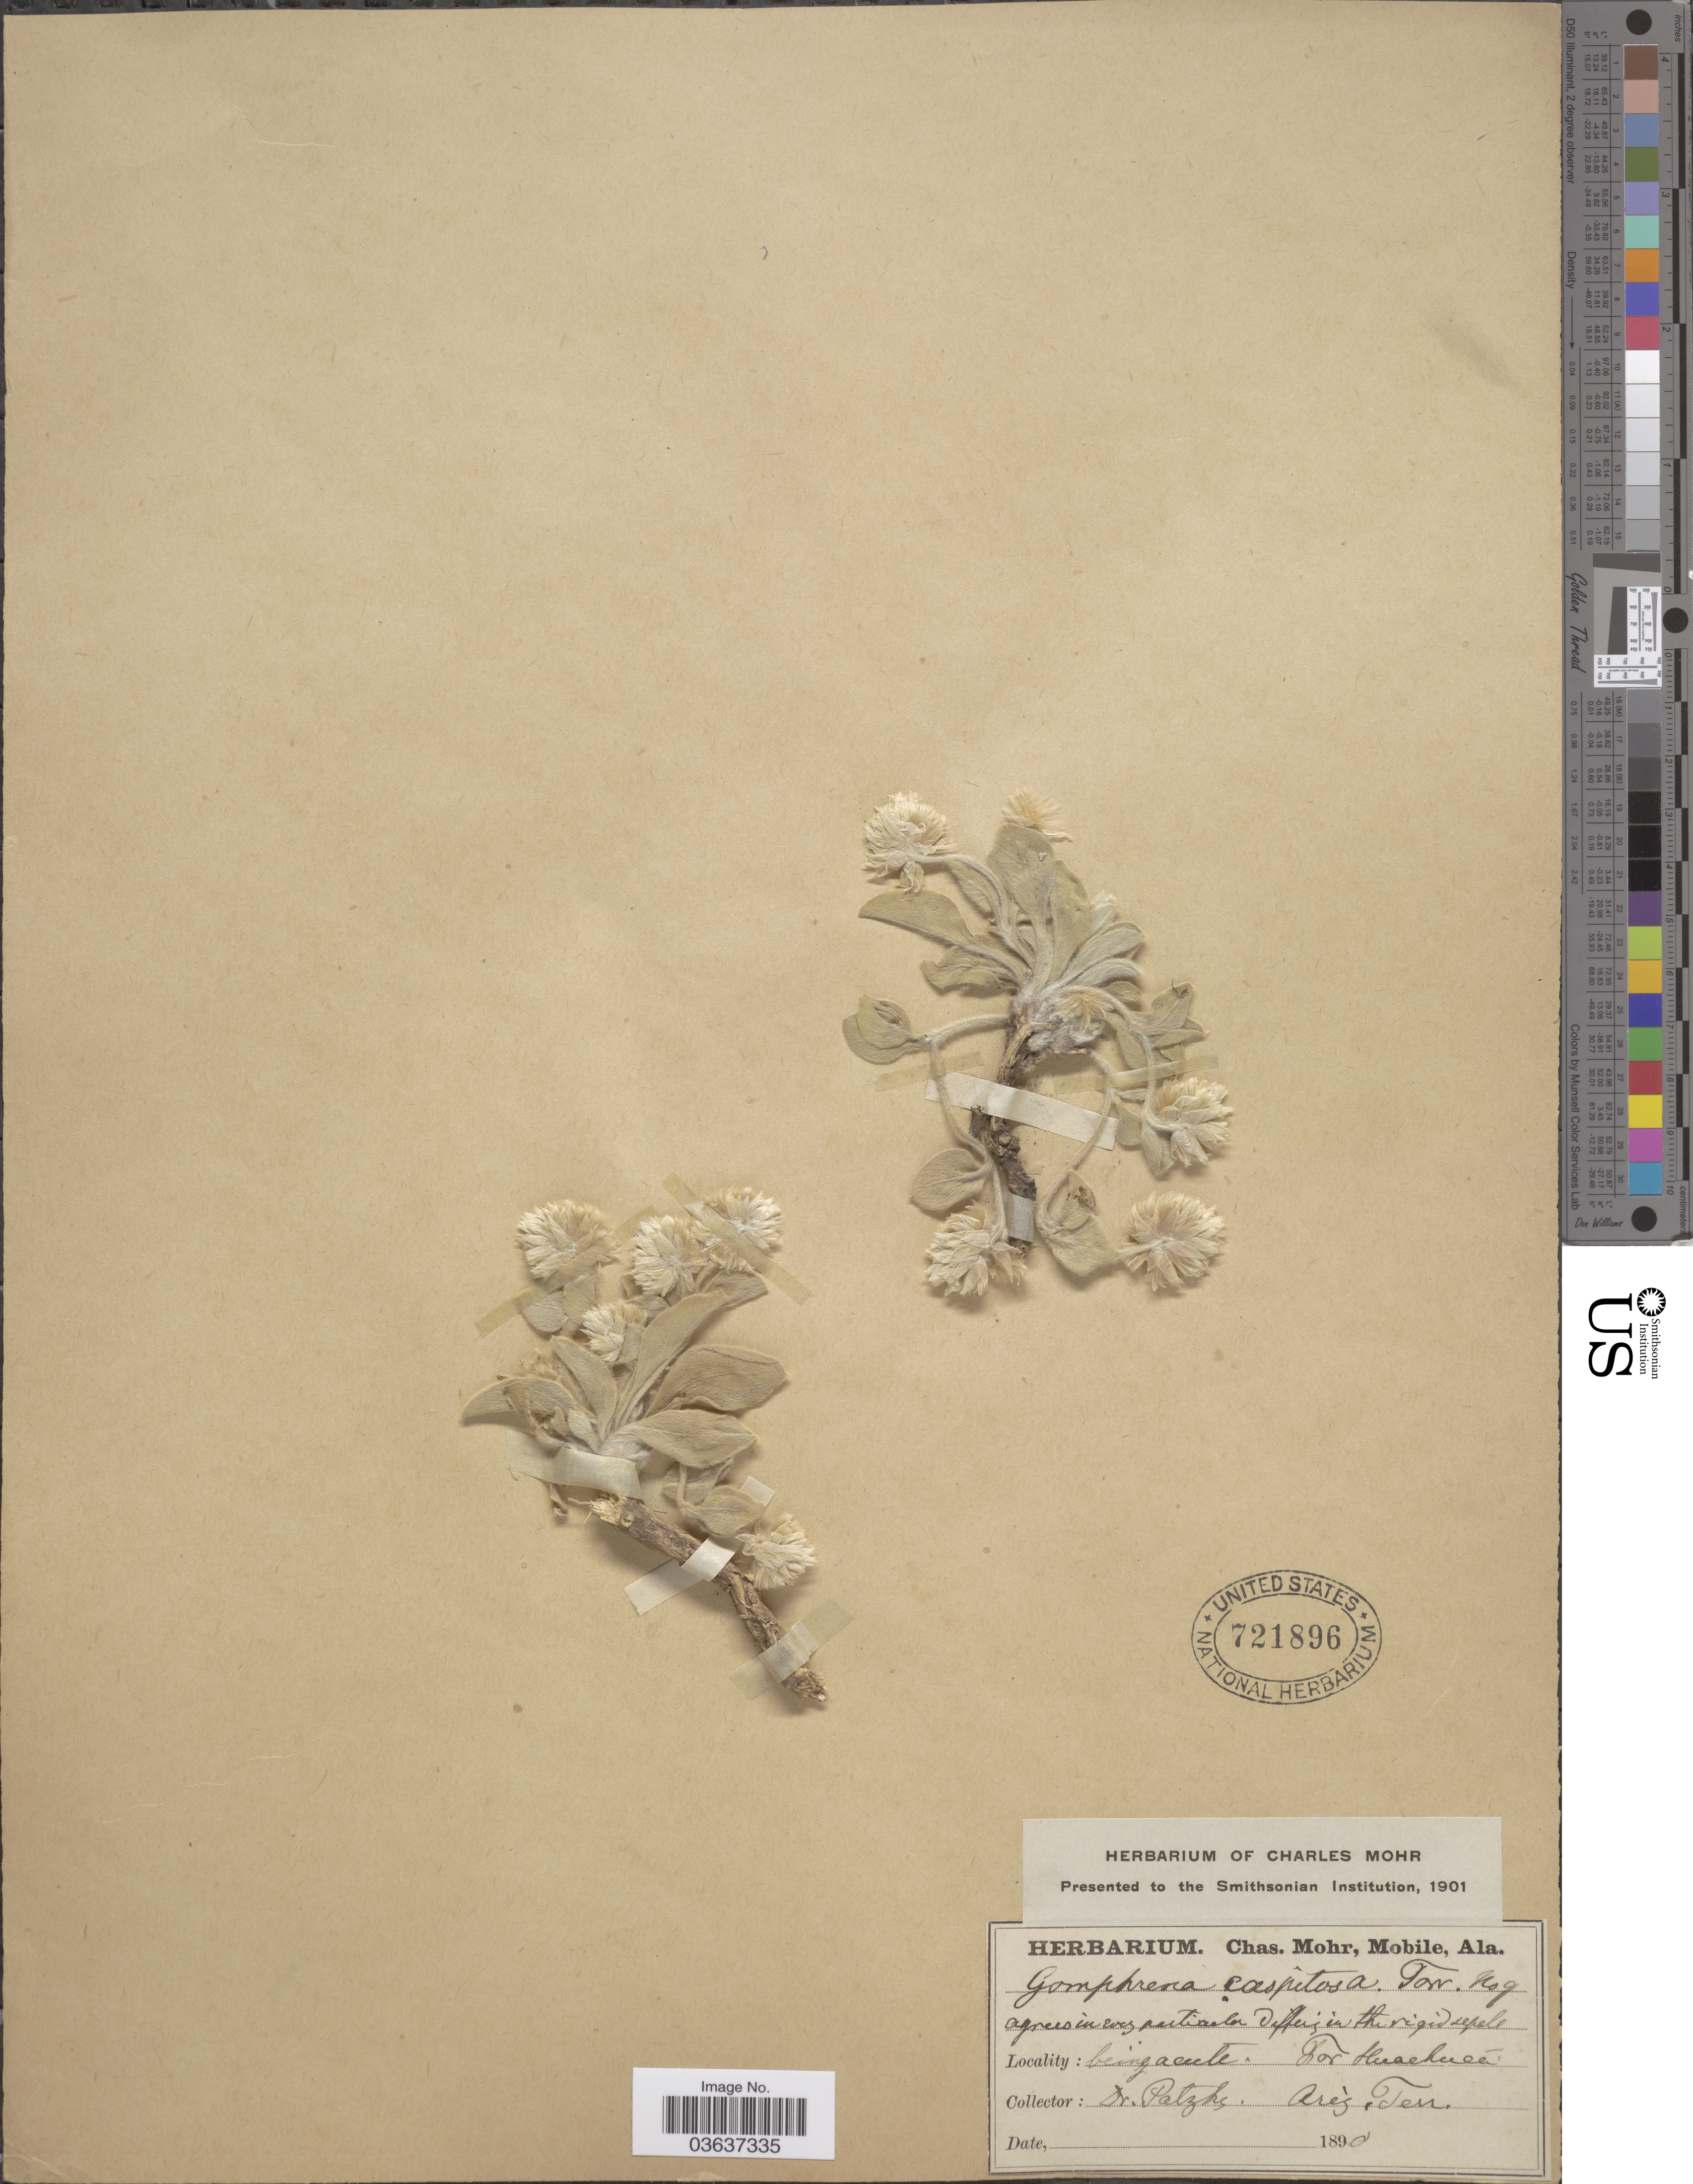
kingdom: Plantae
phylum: Tracheophyta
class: Magnoliopsida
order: Caryophyllales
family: Amaranthaceae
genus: Gomphrena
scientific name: Gomphrena caespitosa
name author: Torr. in Emory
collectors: -. Patzky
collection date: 1890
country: United States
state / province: Arizona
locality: Fort Huachuca.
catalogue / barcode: US 721896